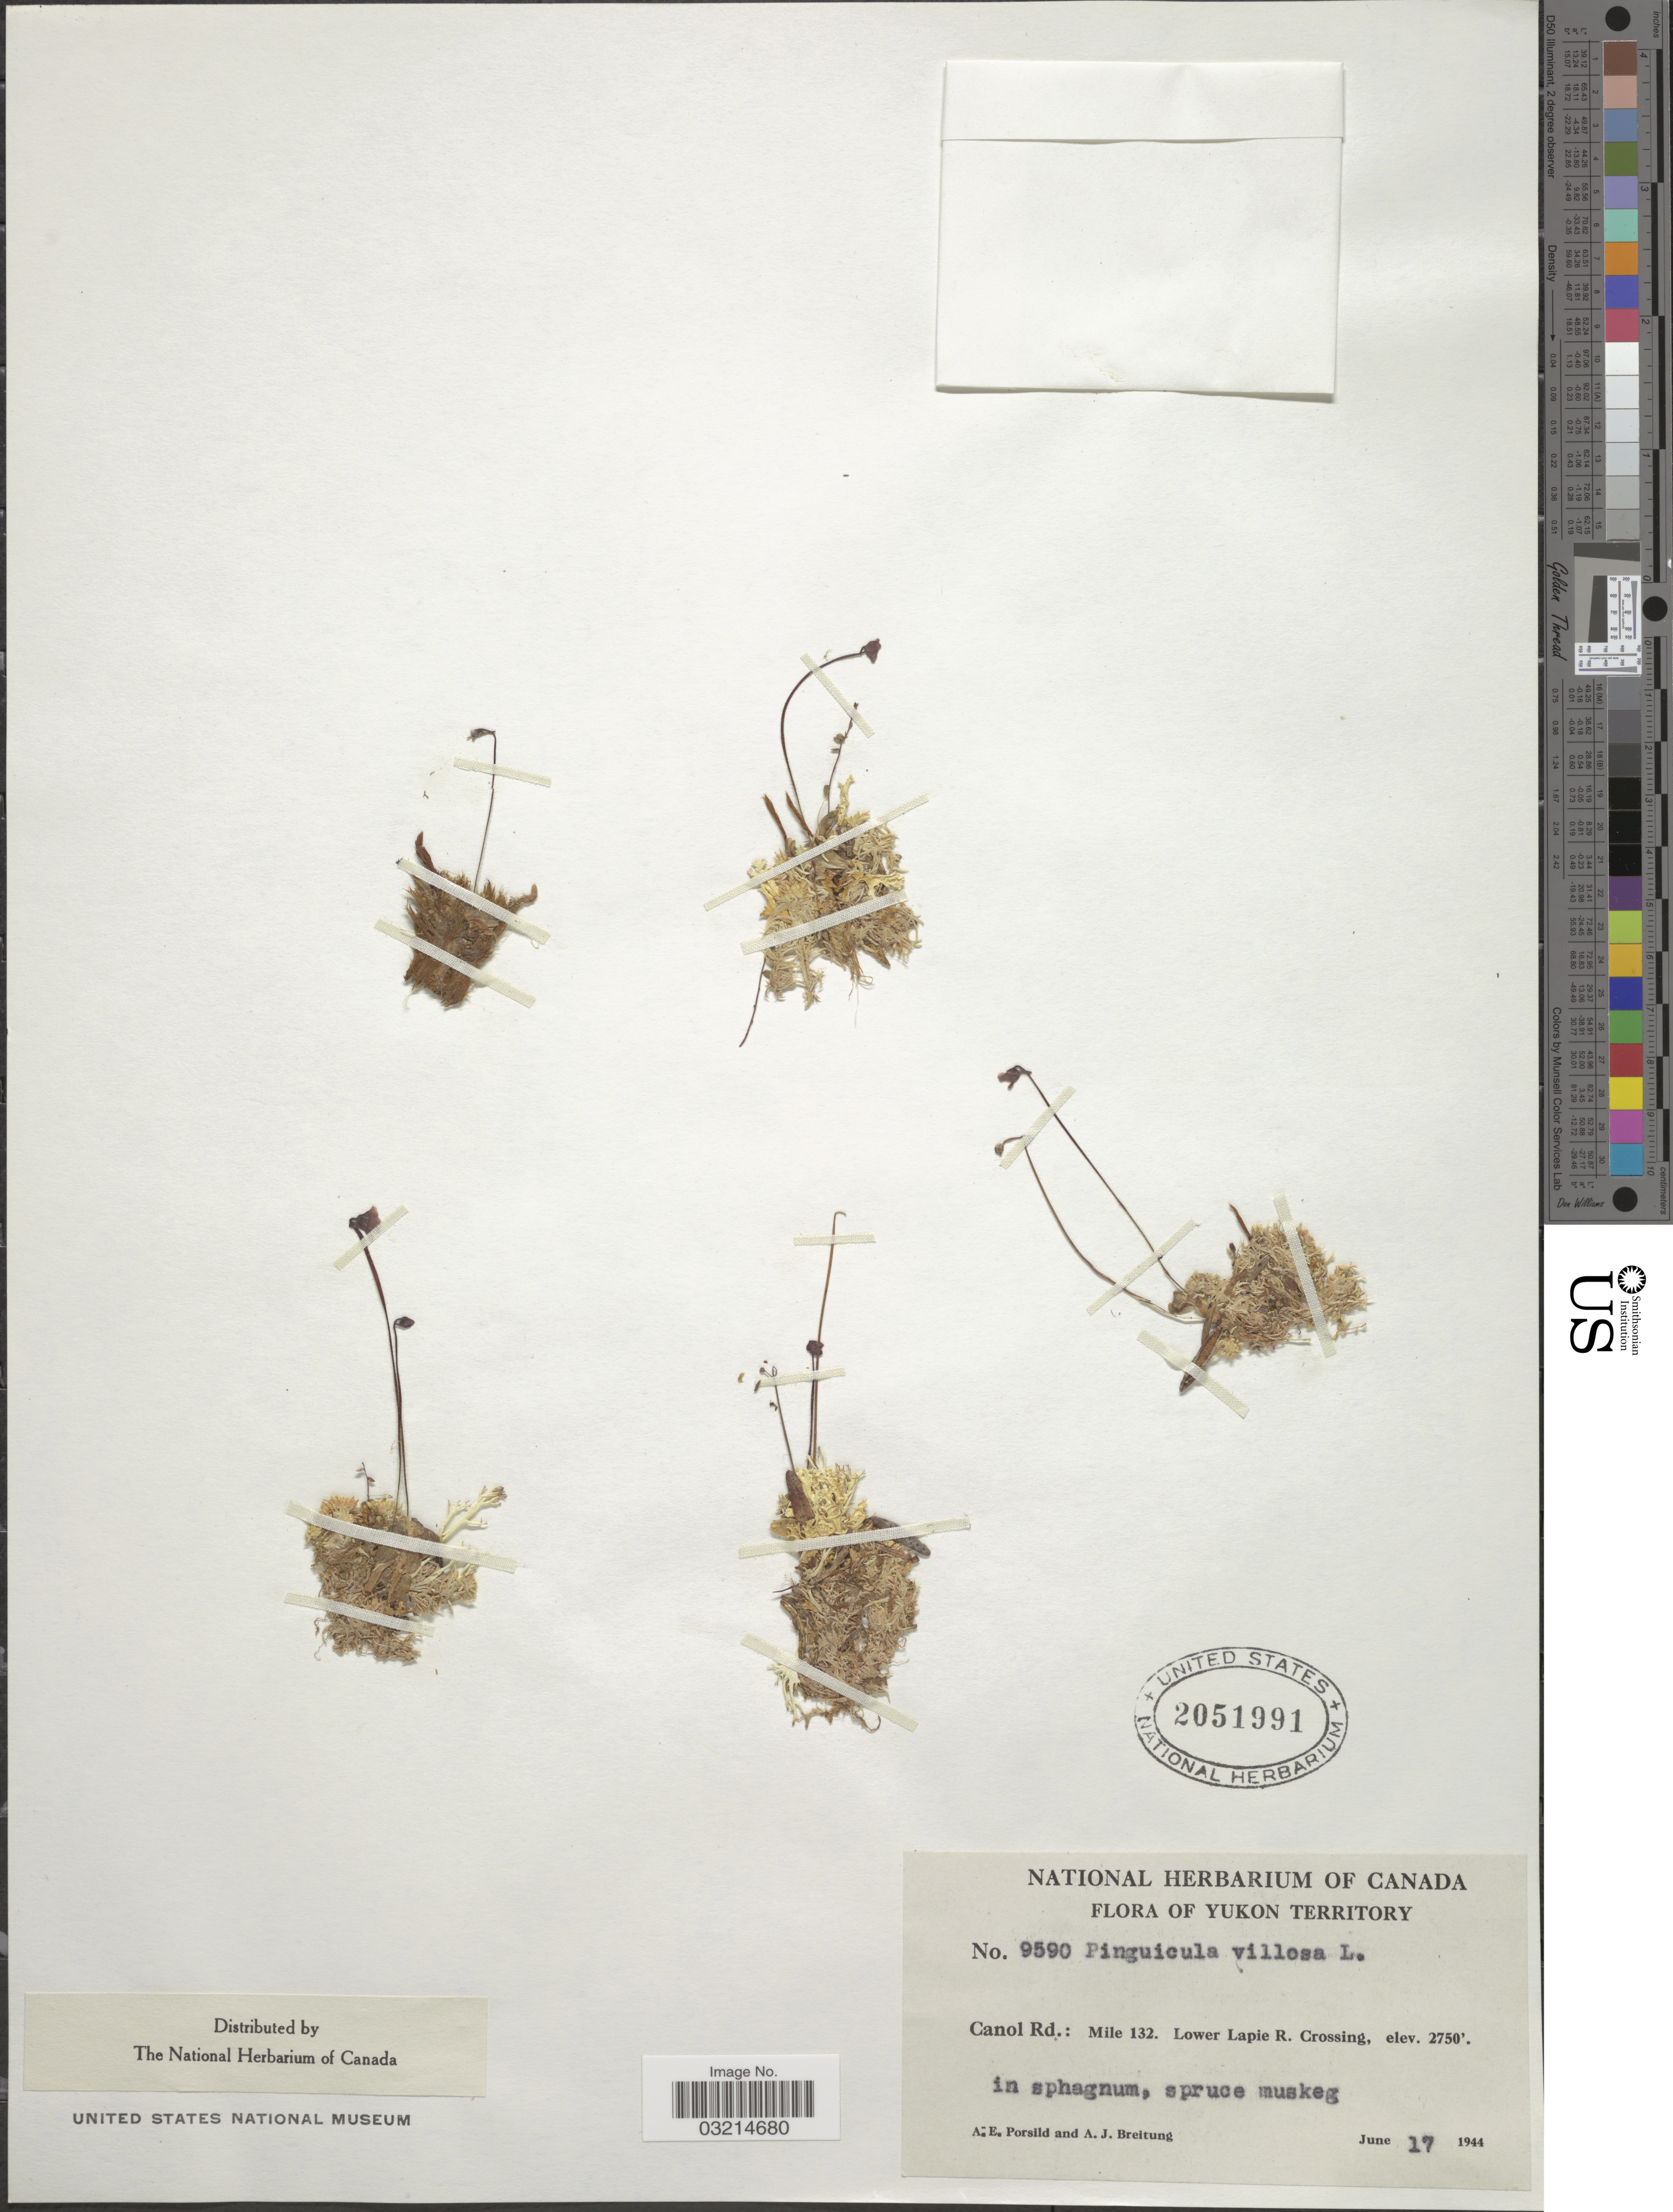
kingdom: Plantae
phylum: Tracheophyta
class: Magnoliopsida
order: Lamiales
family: Lentibulariaceae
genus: Pinguicula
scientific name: Pinguicula villosa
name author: L.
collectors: A. E. Porsild & A. Breitung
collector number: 9590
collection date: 1944-06-17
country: Canada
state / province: Yukon Territory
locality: Canol Rd.: Mile 132. Lower Lapie R. Crossing.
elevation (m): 838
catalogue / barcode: US 2051991